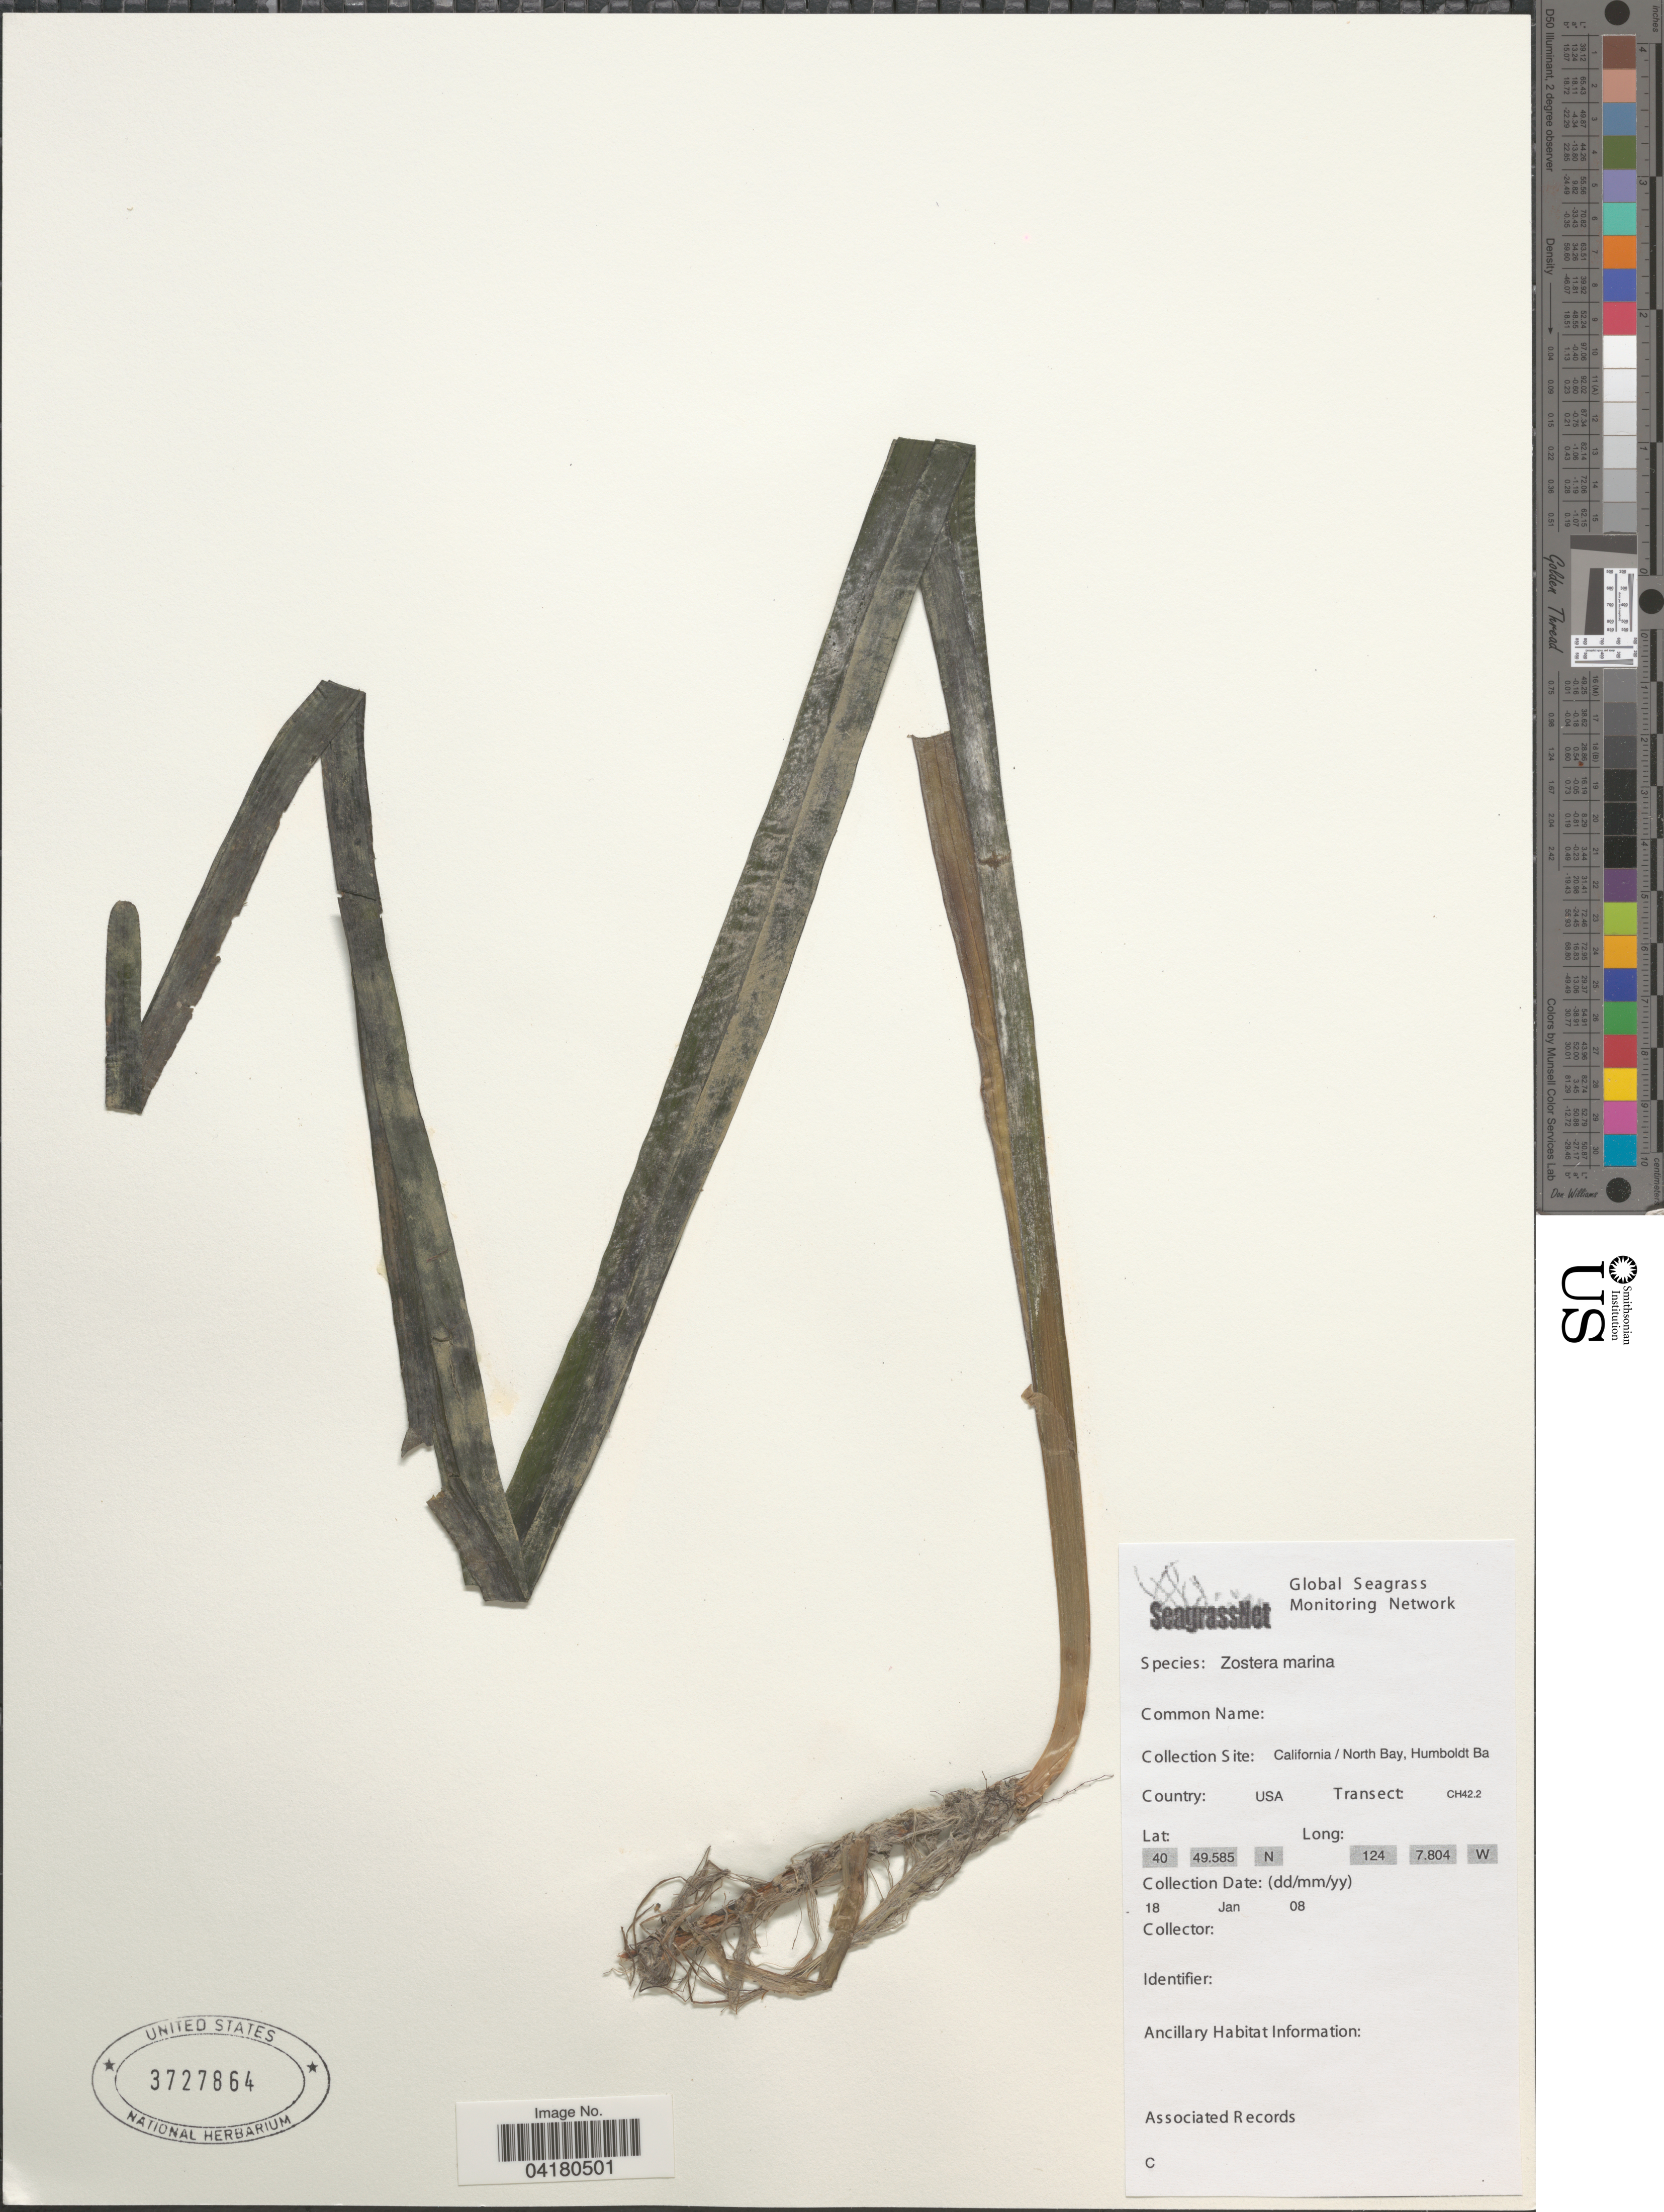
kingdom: Plantae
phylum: Tracheophyta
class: Liliopsida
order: Alismatales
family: Zosteraceae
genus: Zostera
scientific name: Zostera marina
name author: L.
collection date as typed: Transcribed d/m/y: 18/1/8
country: United States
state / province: California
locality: Collection Site: California / North Bay, Humboldt Ba. Transect: CH42.2.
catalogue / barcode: US 3727864